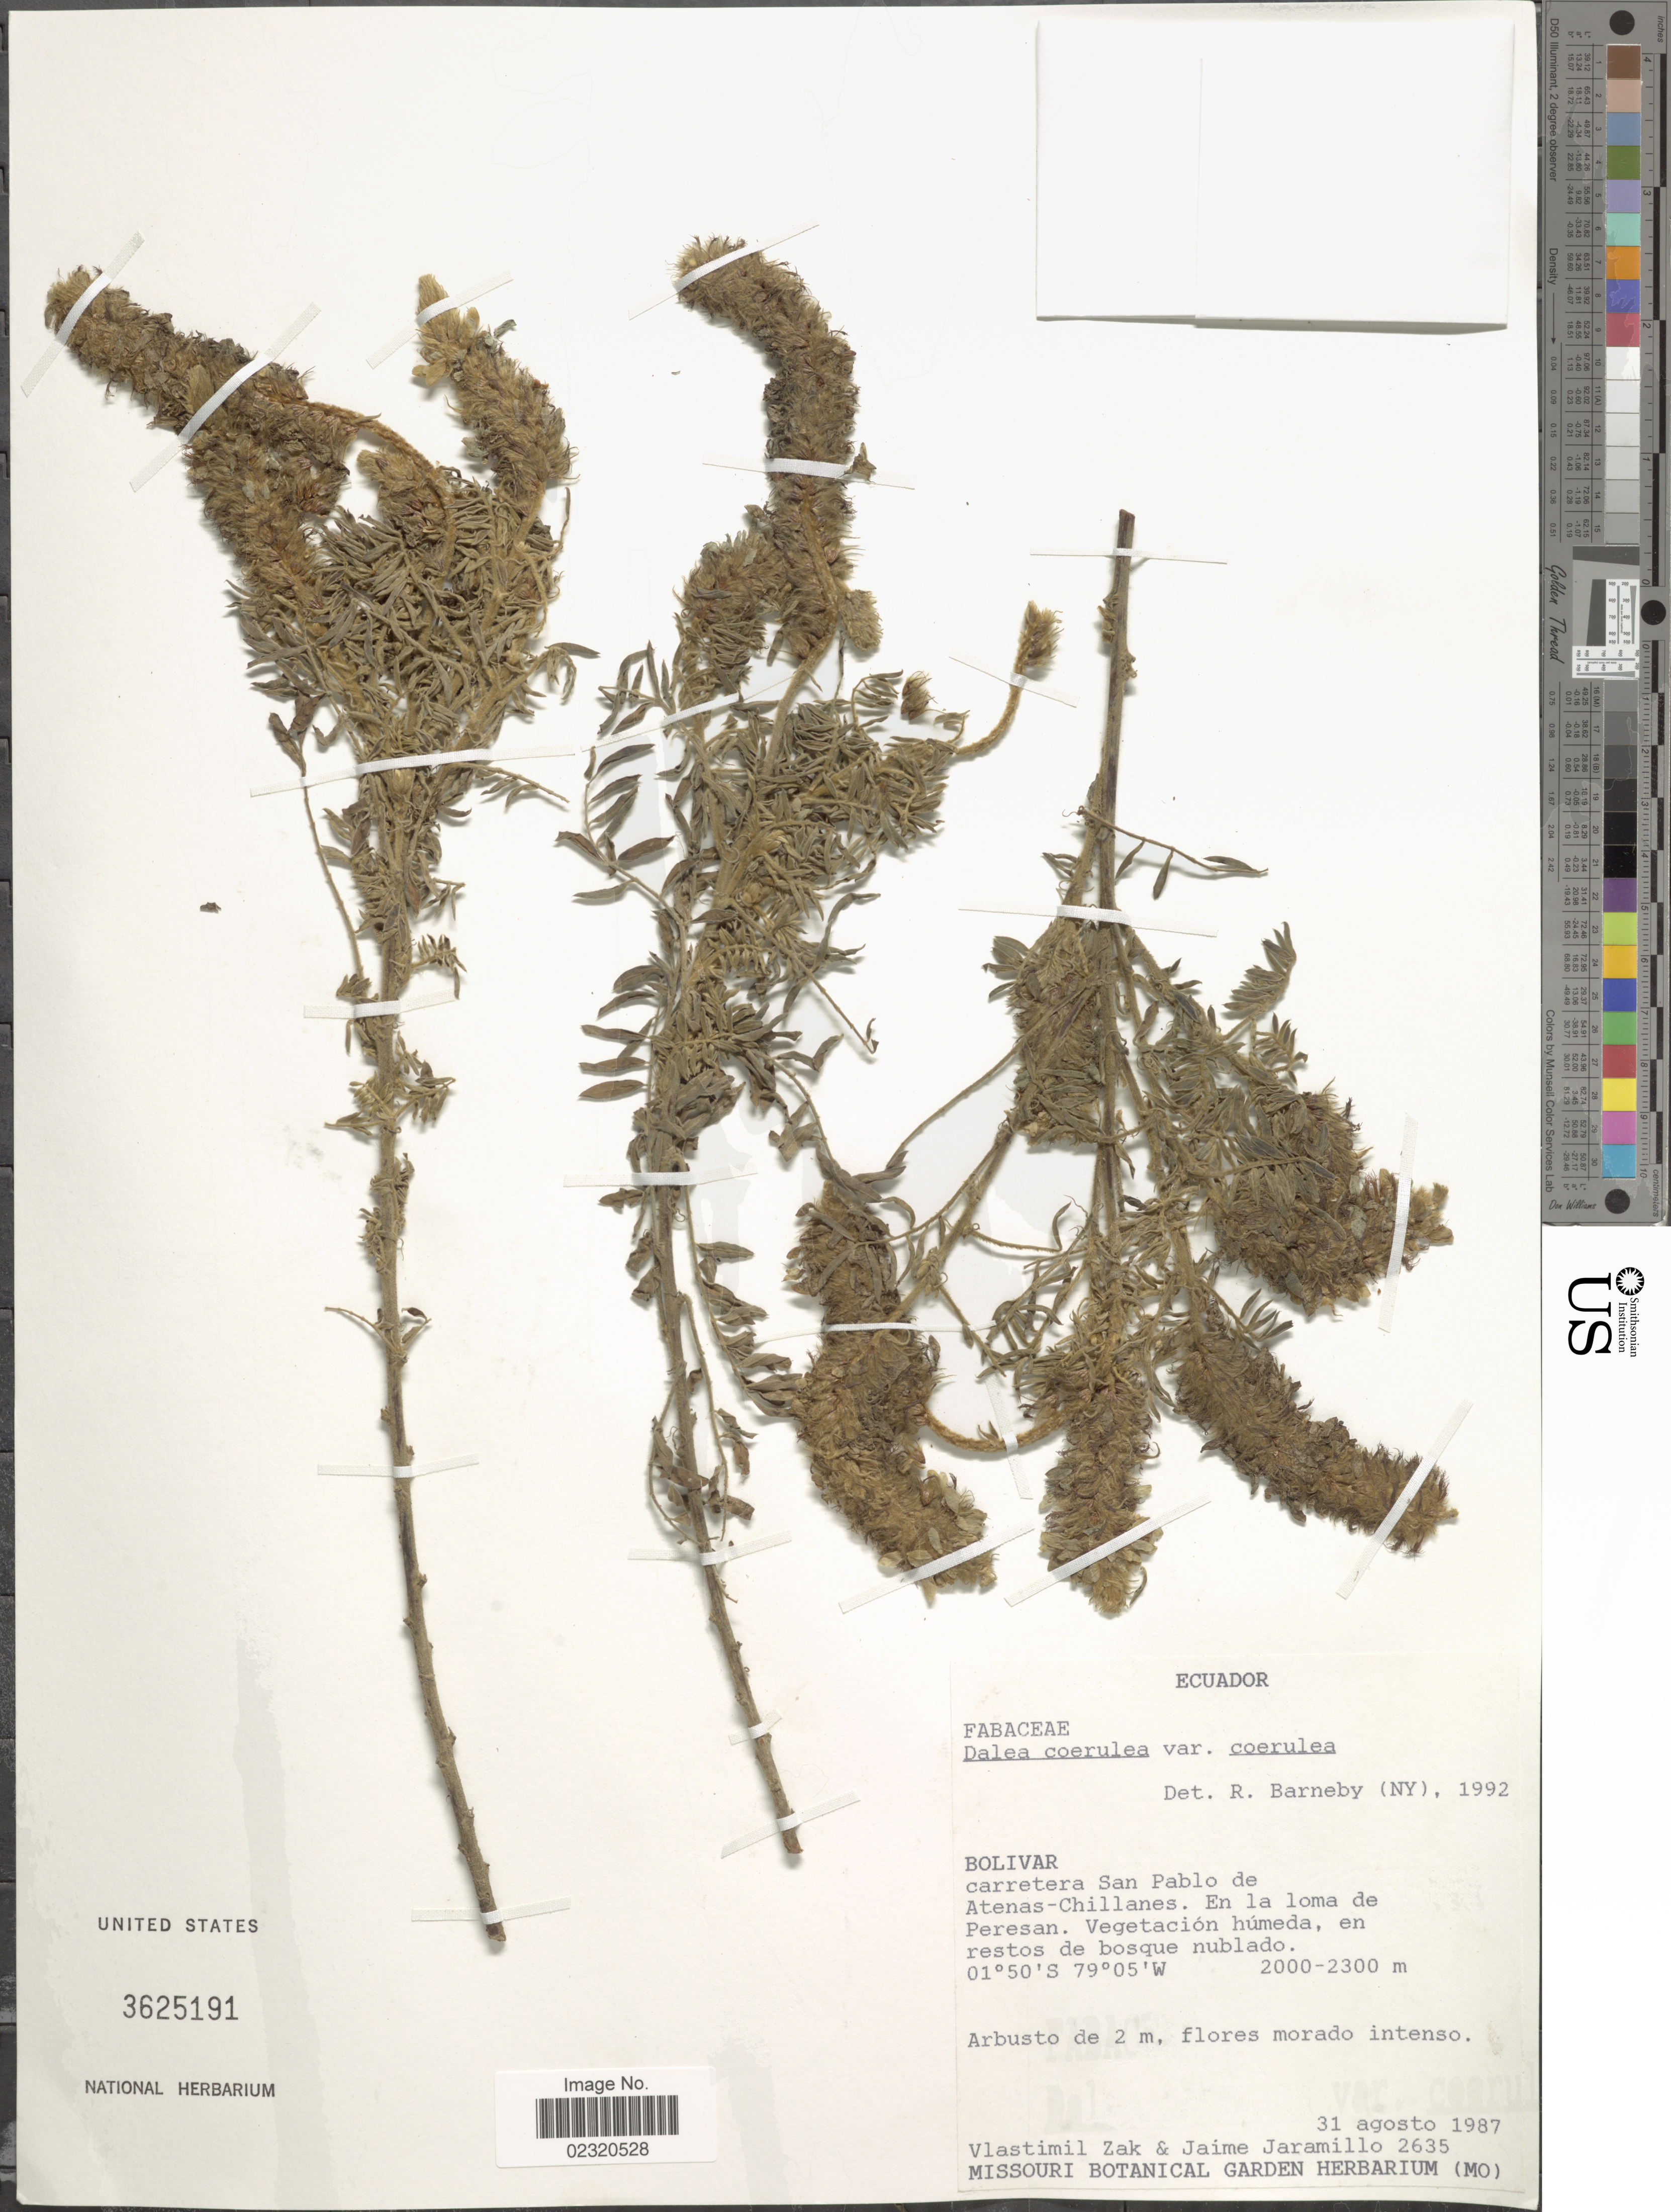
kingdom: Plantae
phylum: Tracheophyta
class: Magnoliopsida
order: Fabales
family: Fabaceae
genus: Dalea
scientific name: Dalea coerulea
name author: (L. f.) Schinz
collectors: V. Zak & J. Jaramillo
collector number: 2635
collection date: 1987-08-31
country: Ecuador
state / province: Bolívar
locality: Carretera San Pablo de Atenas-Chillanes, en la loma de Peresan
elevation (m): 2000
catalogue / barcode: US 3625191